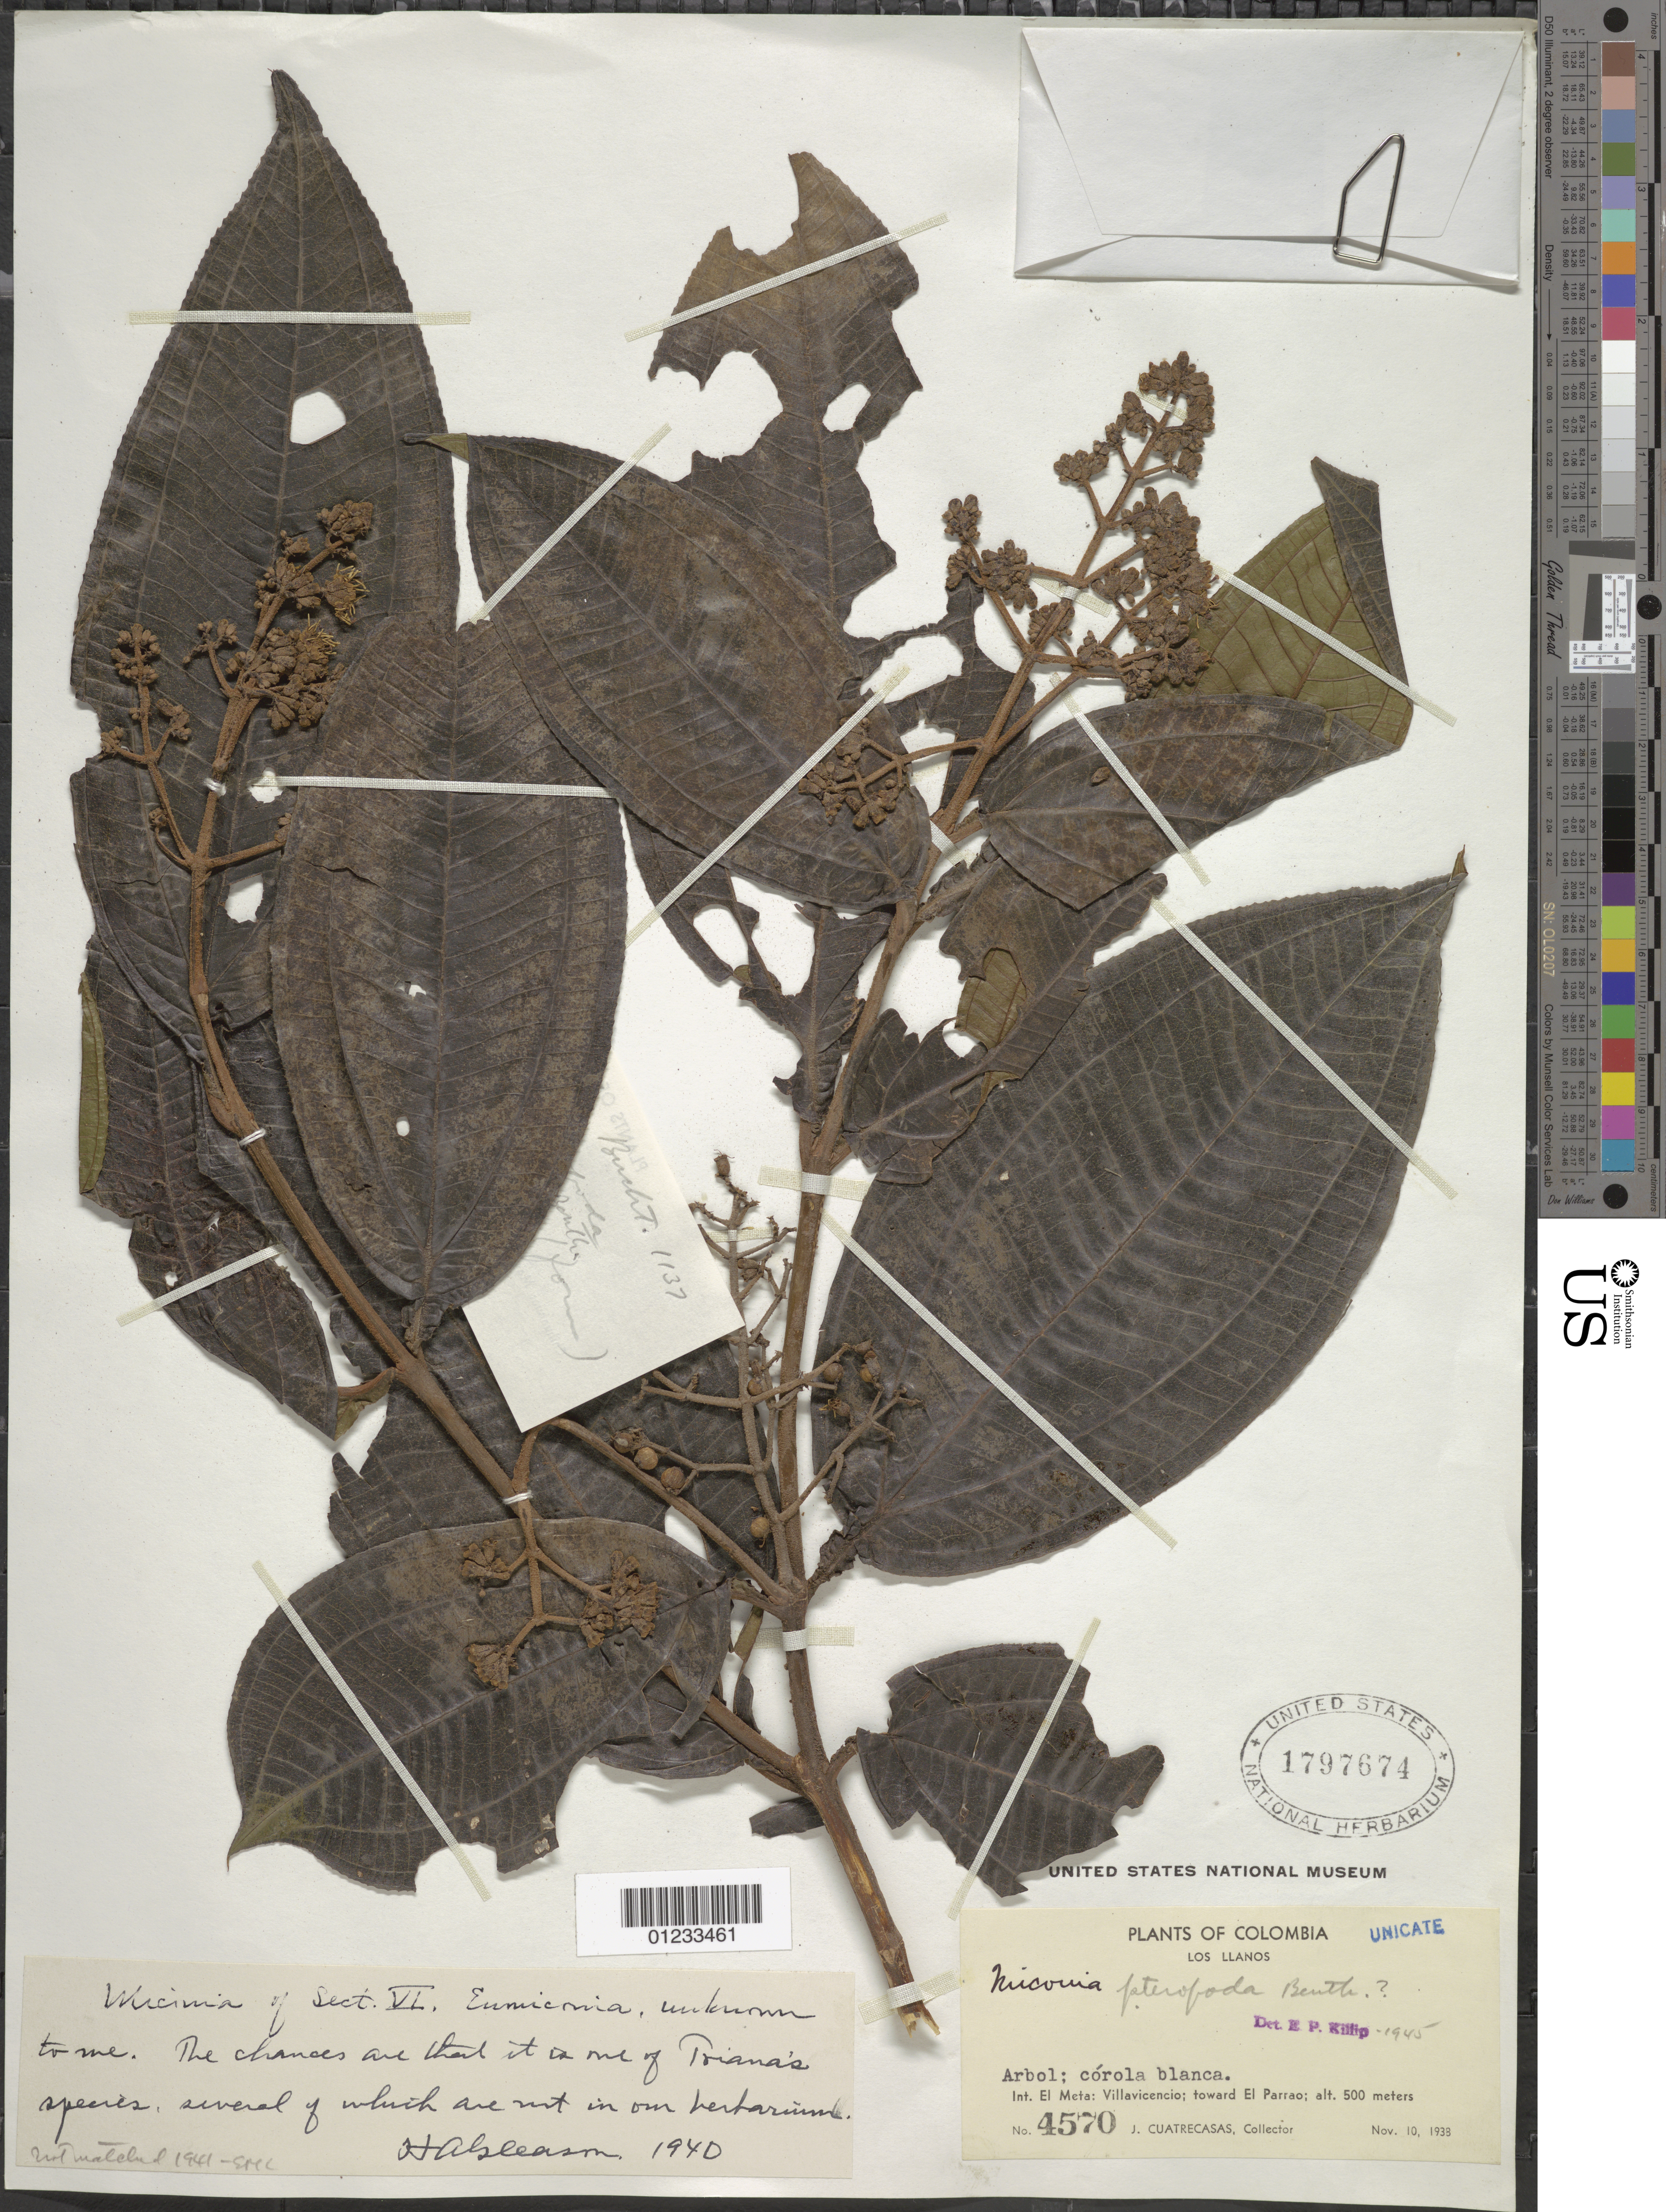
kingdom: Plantae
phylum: Tracheophyta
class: Magnoliopsida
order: Myrtales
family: Melastomataceae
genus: Miconia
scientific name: Miconia prasina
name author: (Sw.) DC.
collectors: J. Cuatrecasas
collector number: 4570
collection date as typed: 10 Nov 1938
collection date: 1938-11-10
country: Colombia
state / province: Meta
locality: Villavicencio, toward El Parrao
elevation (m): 500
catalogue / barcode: US 1797674